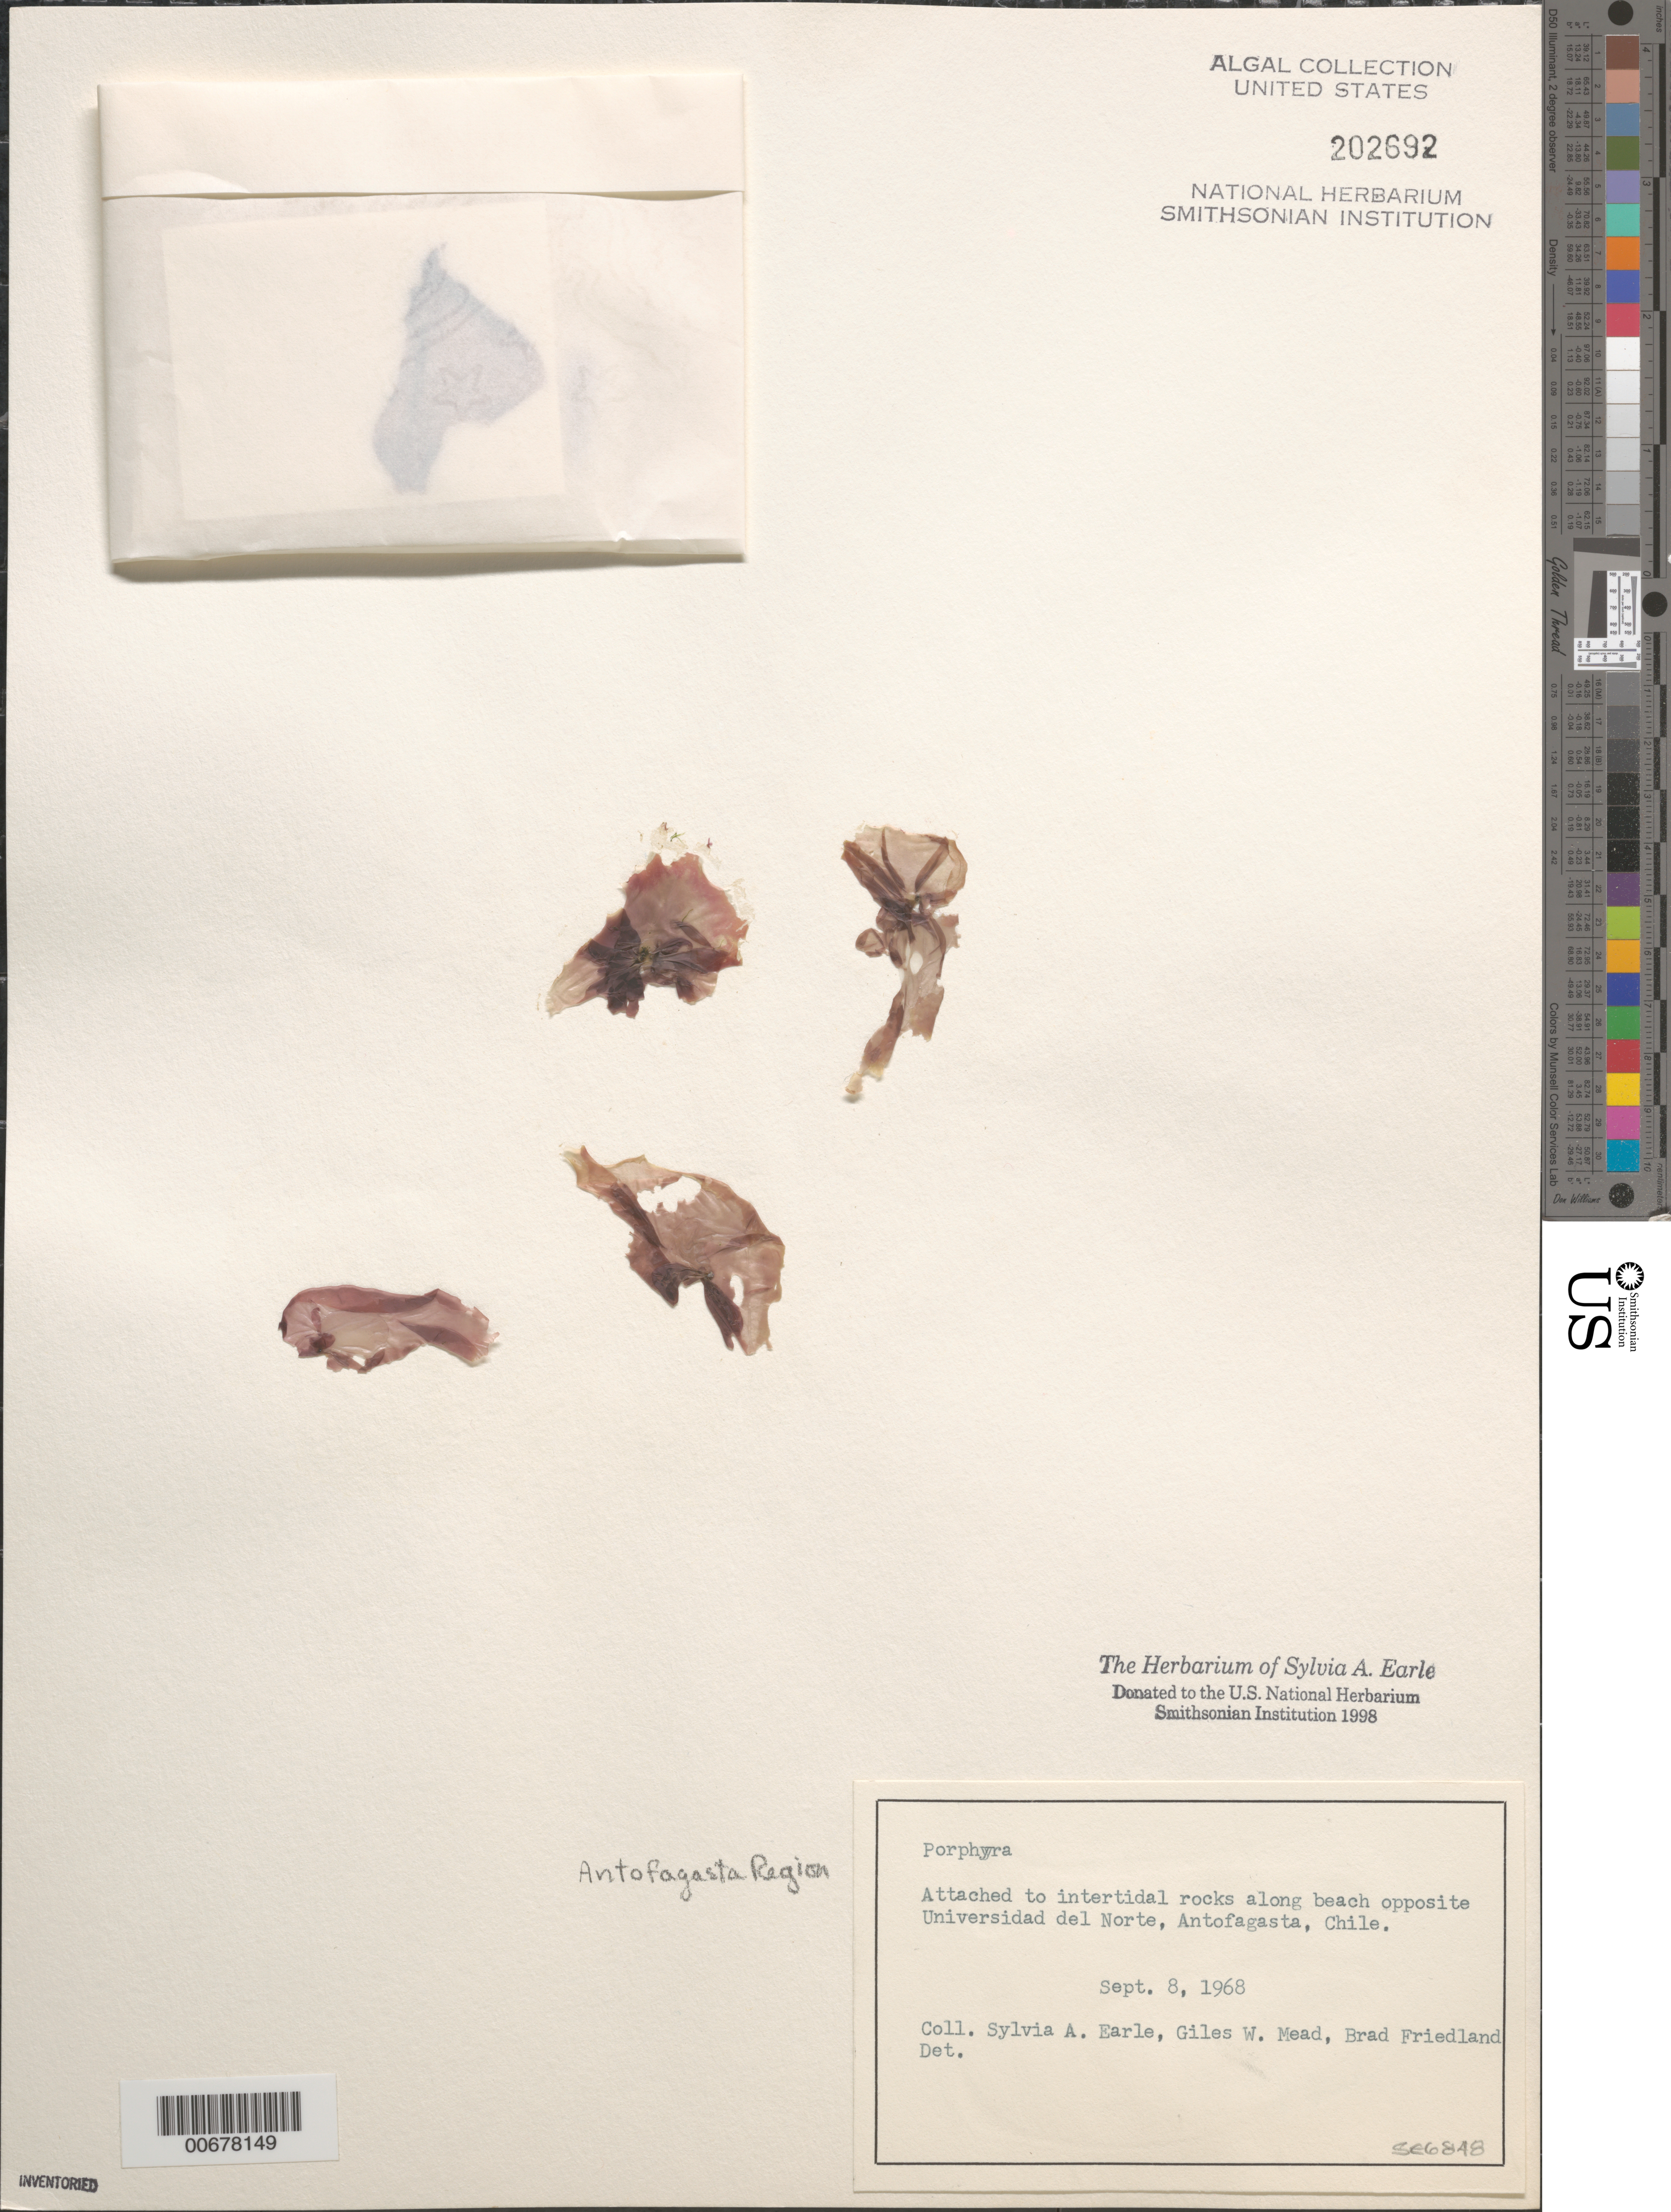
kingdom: Plantae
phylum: Rhodophyta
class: Bangiophyceae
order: Bangiales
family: Bangiaceae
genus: Porphyra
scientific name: Porphyra sp.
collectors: S. A. Earle, G. W. Mead & B. Friedland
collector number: SE 6848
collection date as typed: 08 Sep 1968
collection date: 1968-09-08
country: Chile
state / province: Antofagasta (II)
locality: Antofagasta, beach opposite Universidad del Norte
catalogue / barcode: US 202692